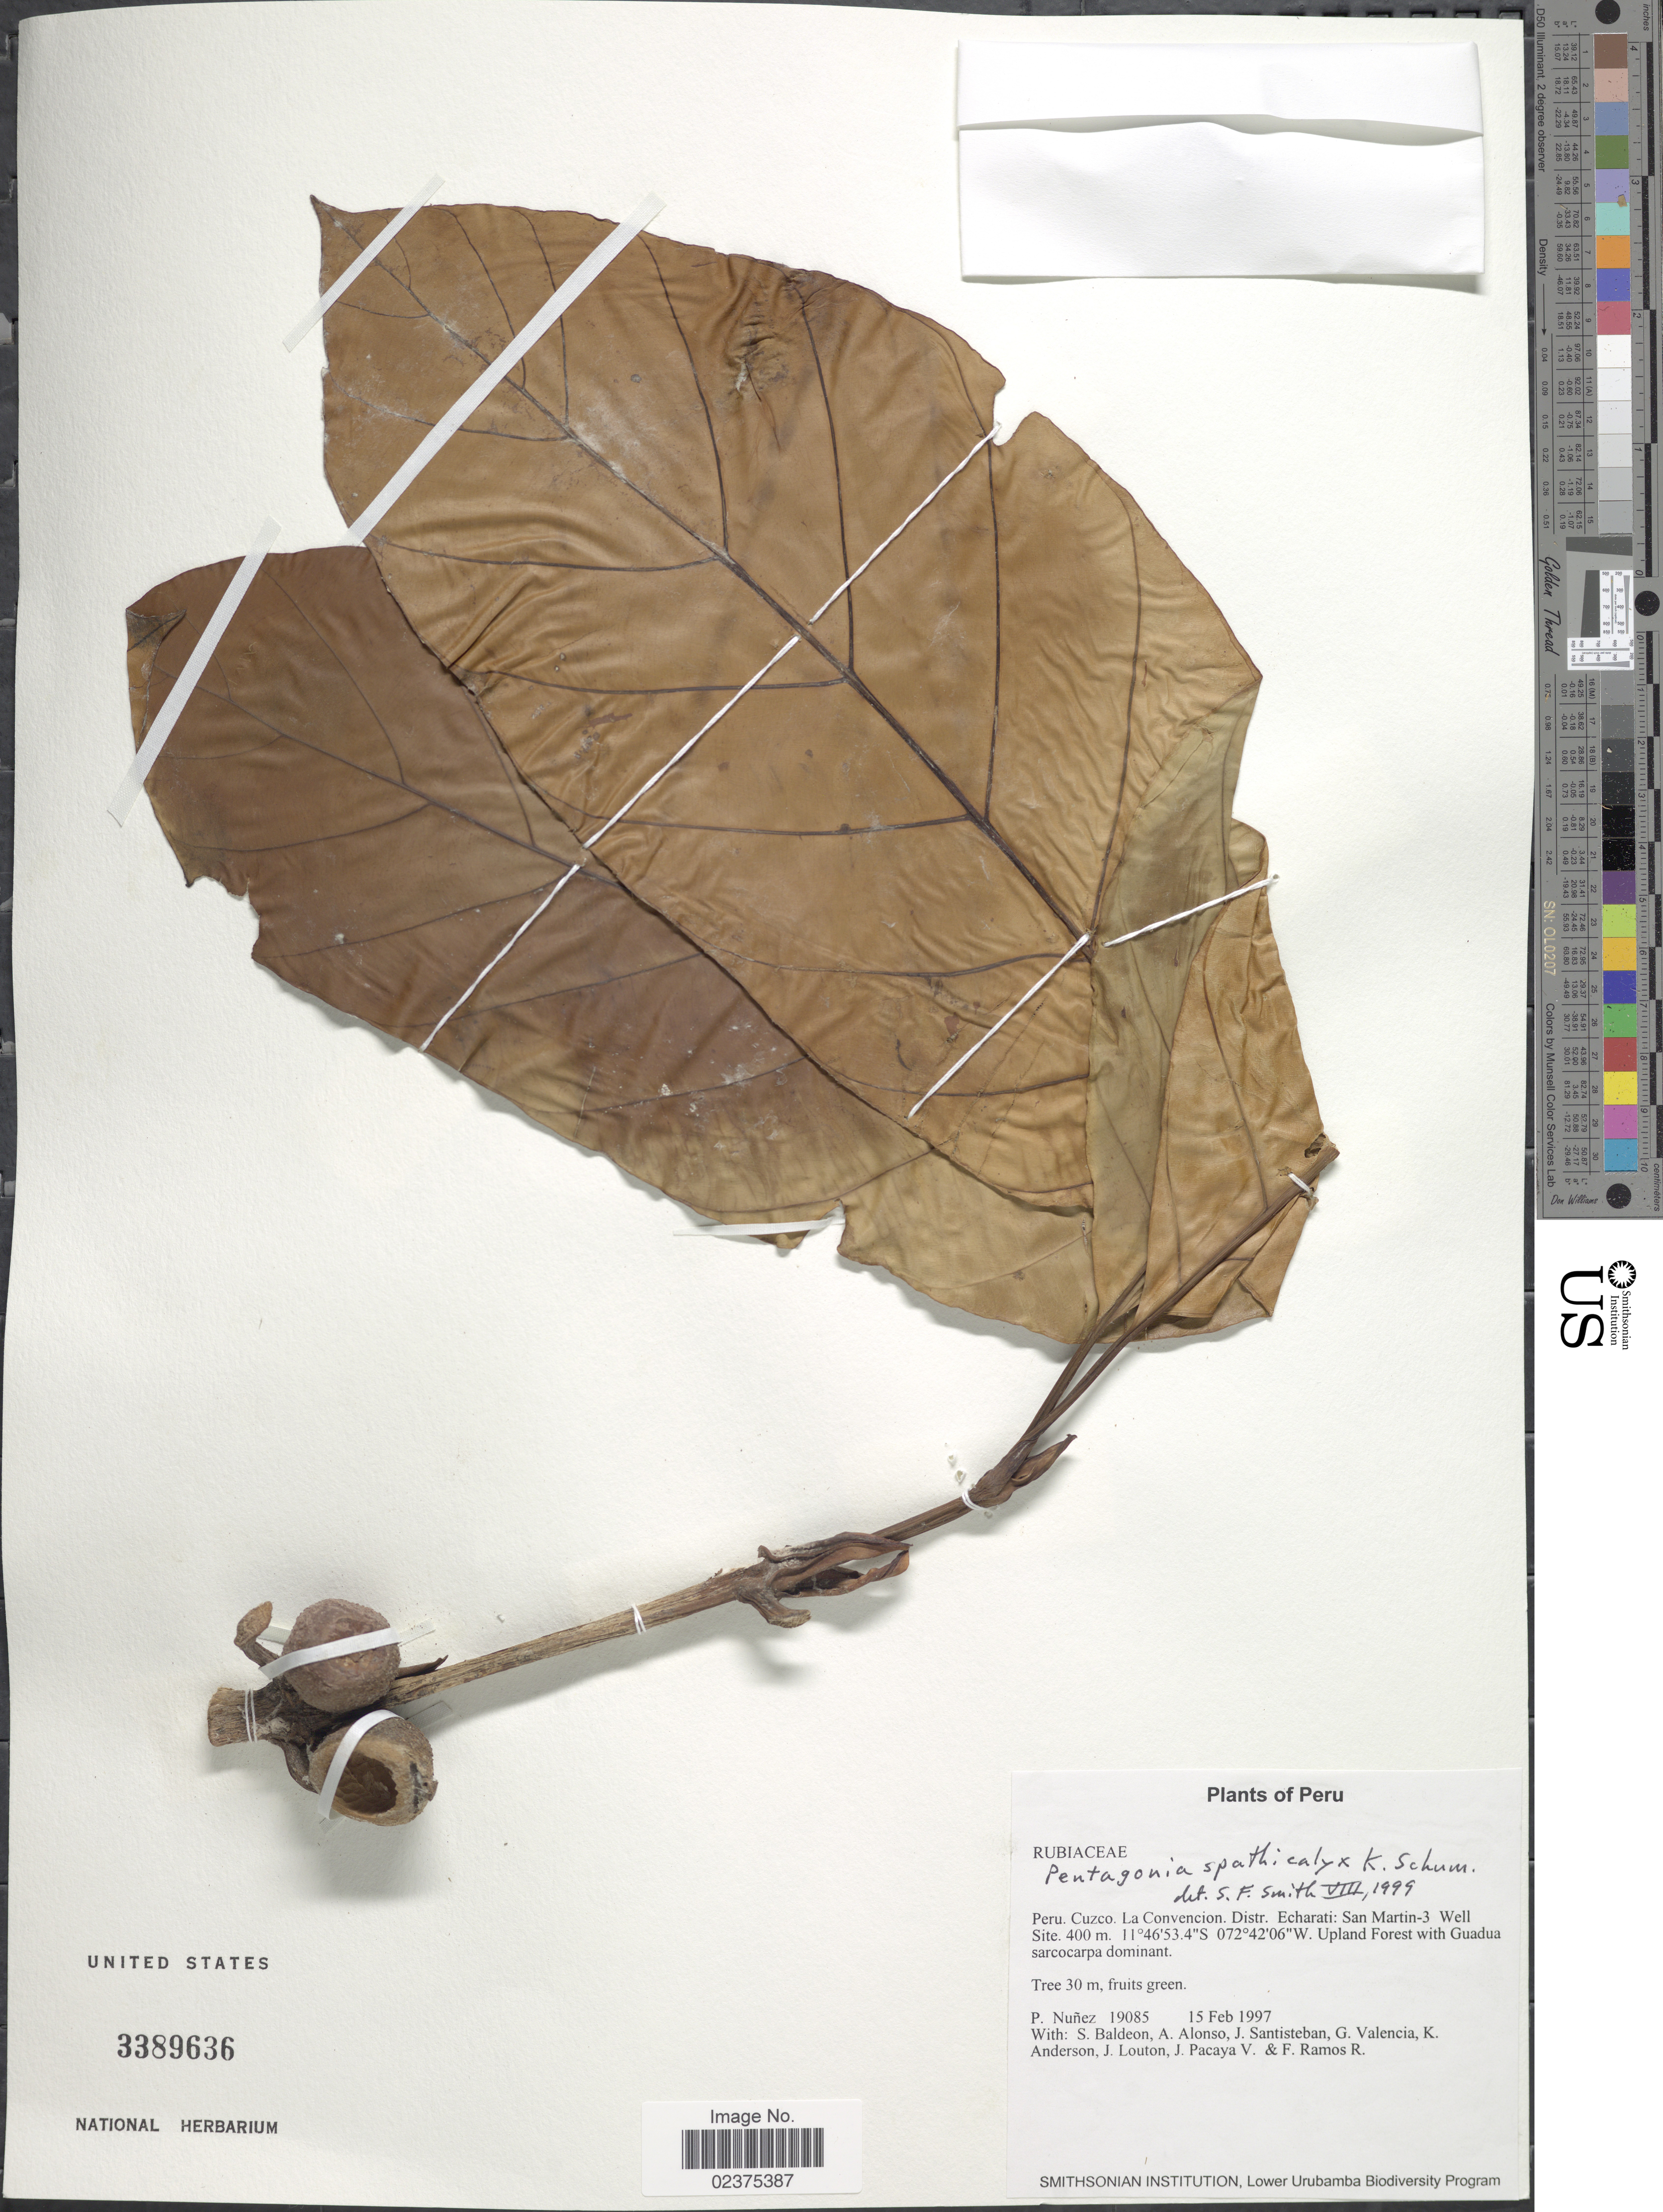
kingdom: Plantae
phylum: Tracheophyta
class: Magnoliopsida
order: Gentianales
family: Rubiaceae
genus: Pentagonia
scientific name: Pentagonia spathicalyx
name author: K. Schum.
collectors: P. Nuñez V., S. Baldeon, A. Alonso, J. Santisteban & et al.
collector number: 19085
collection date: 1997-02-15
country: Peru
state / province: Cusco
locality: Cuzco, La Convencion, Distr. Echarati: San Martin-3 Well Site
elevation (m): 400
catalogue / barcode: US 3389636